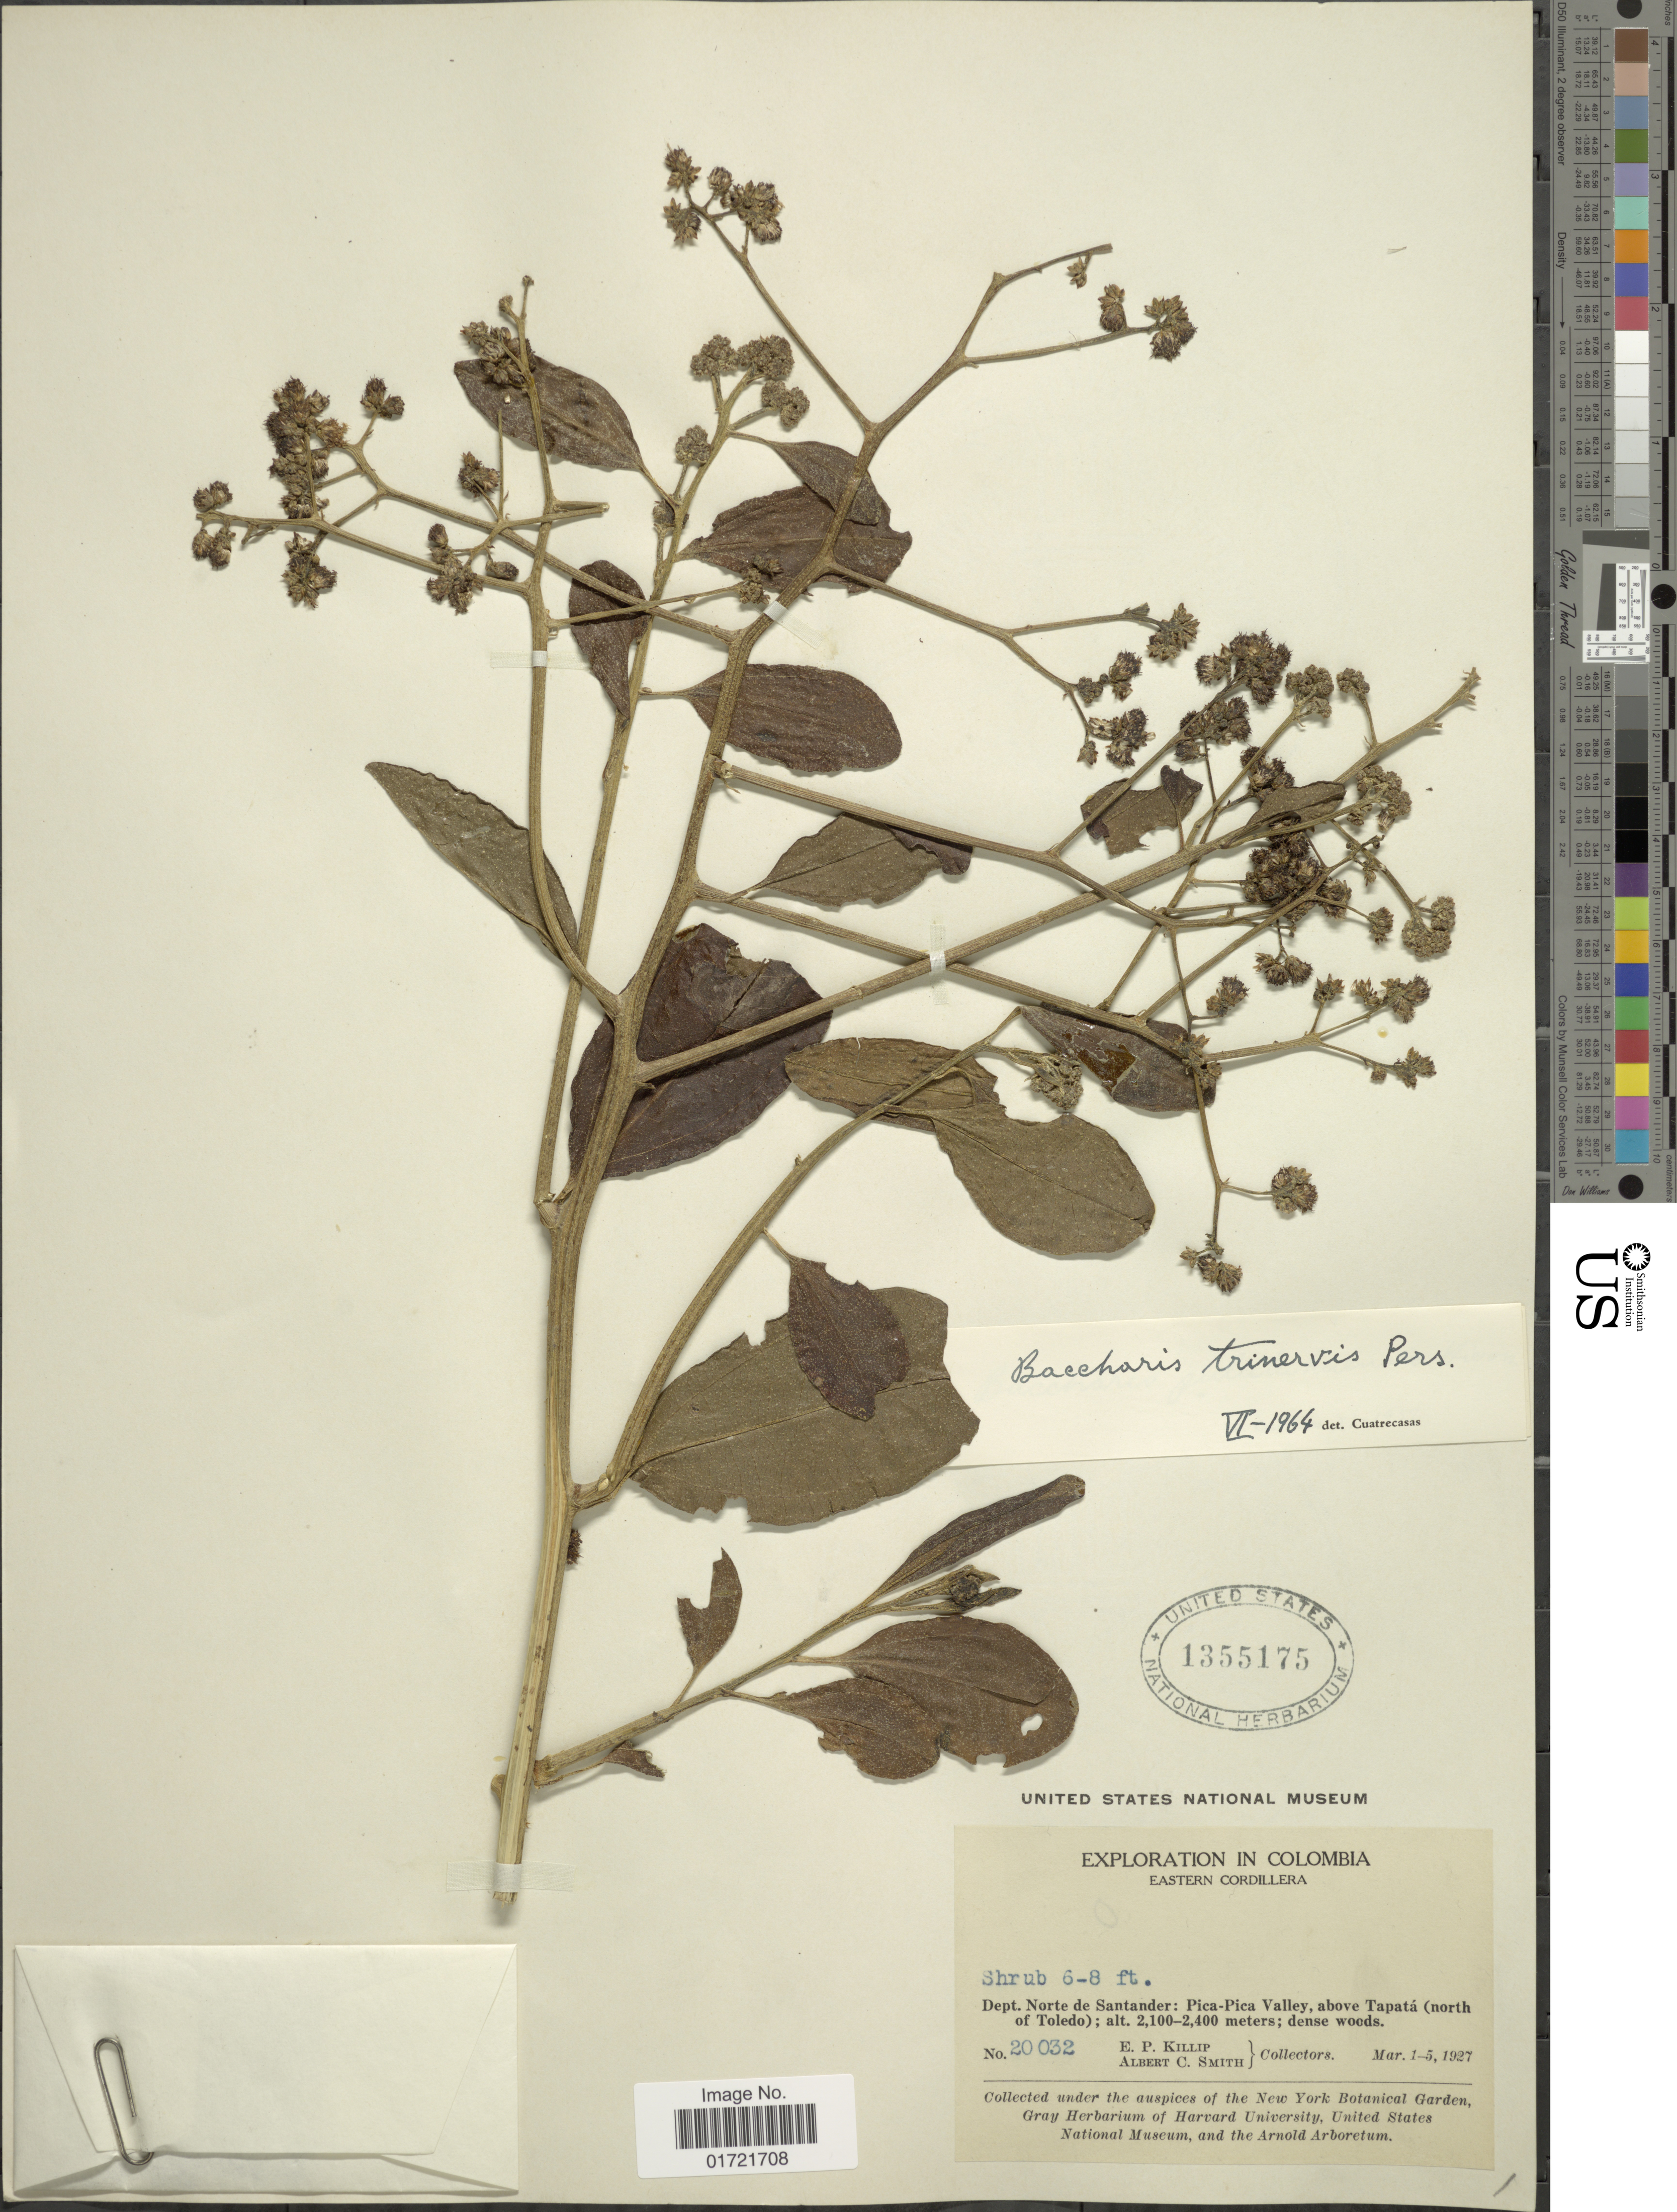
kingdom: Plantae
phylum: Tracheophyta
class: Magnoliopsida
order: Asterales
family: Asteraceae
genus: Baccharis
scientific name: Baccharis trinervis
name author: (Lam.) Pers.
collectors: E. P. Killip & A. C. Smith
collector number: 20032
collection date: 1927-03-01/1927-03-05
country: Colombia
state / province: Norte de Santander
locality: Pica-Pica Valley, above Tapatá (north of Toledo)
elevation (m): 2100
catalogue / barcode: US 1355175